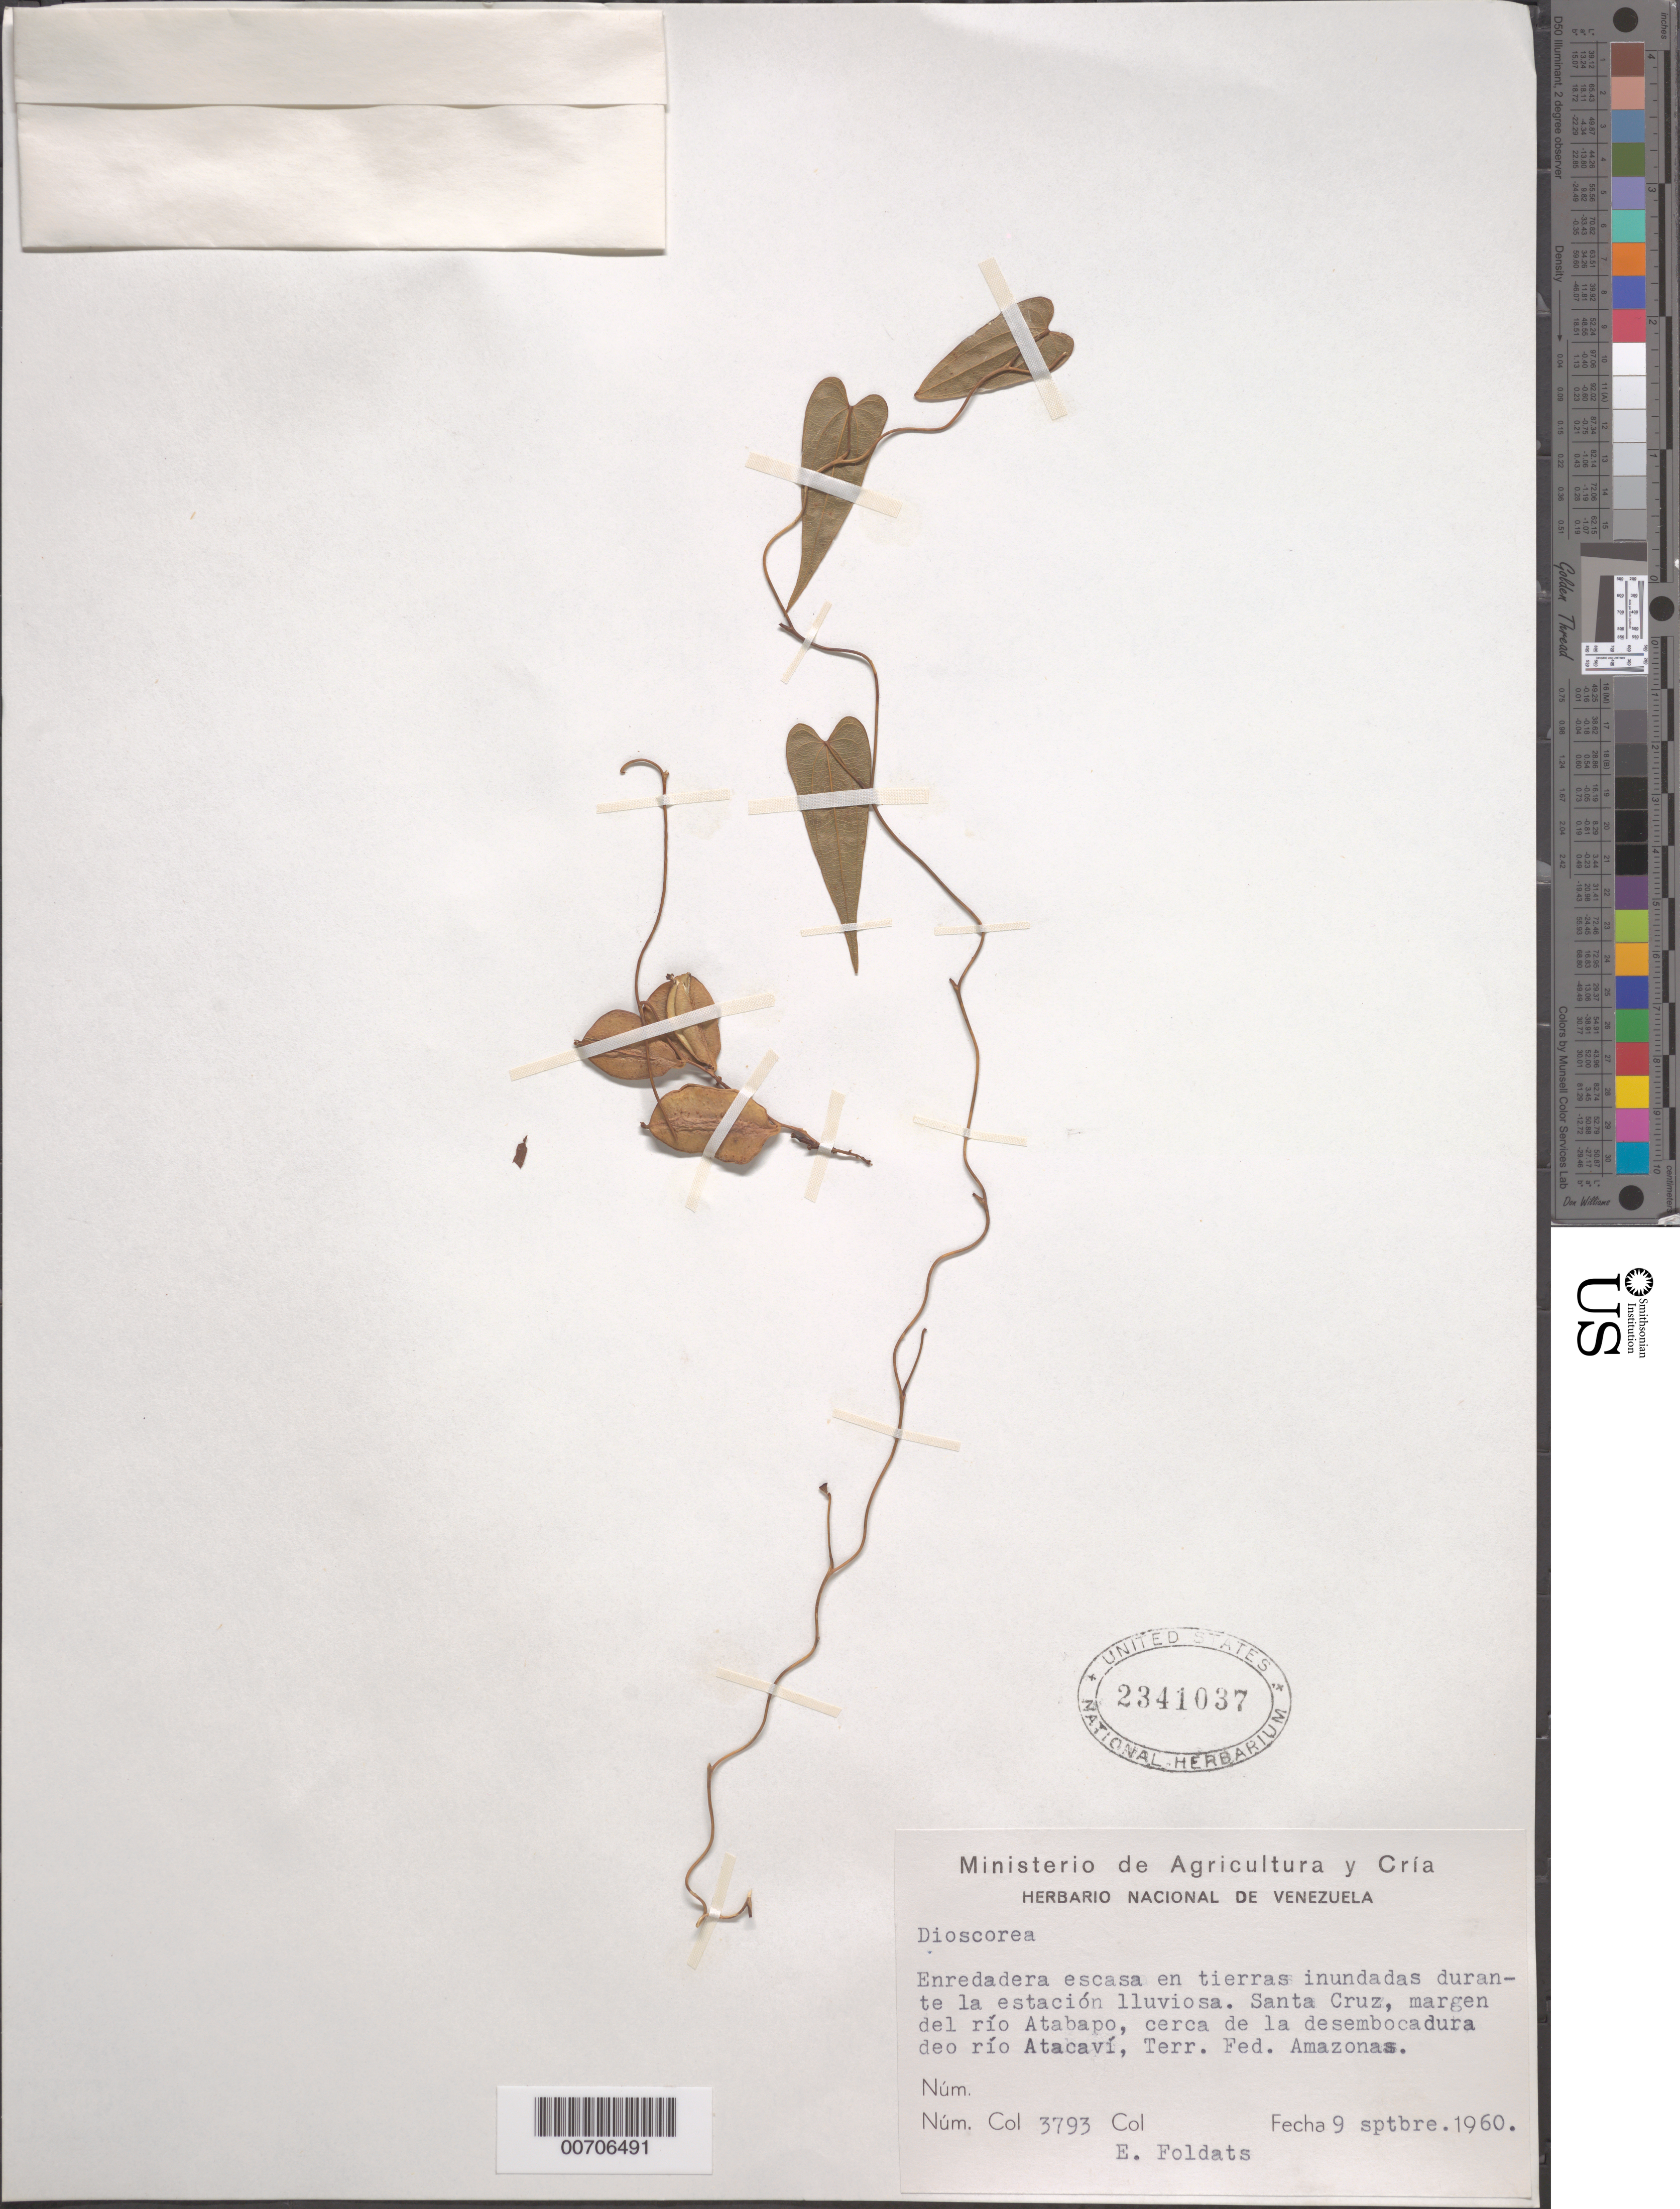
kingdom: Plantae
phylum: Tracheophyta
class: Liliopsida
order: Dioscoreales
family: Dioscoreaceae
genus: Dioscorea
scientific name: Dioscorea sp.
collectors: E. Foldats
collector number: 3793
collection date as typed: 9-Sep-60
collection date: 1960-09-09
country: Venezuela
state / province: Amazonas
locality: Santa Cruz, Río Atabapo, near Río Atacavi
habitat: Tierras inundadas durante la estacioin lluviosa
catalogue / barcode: US 2341037